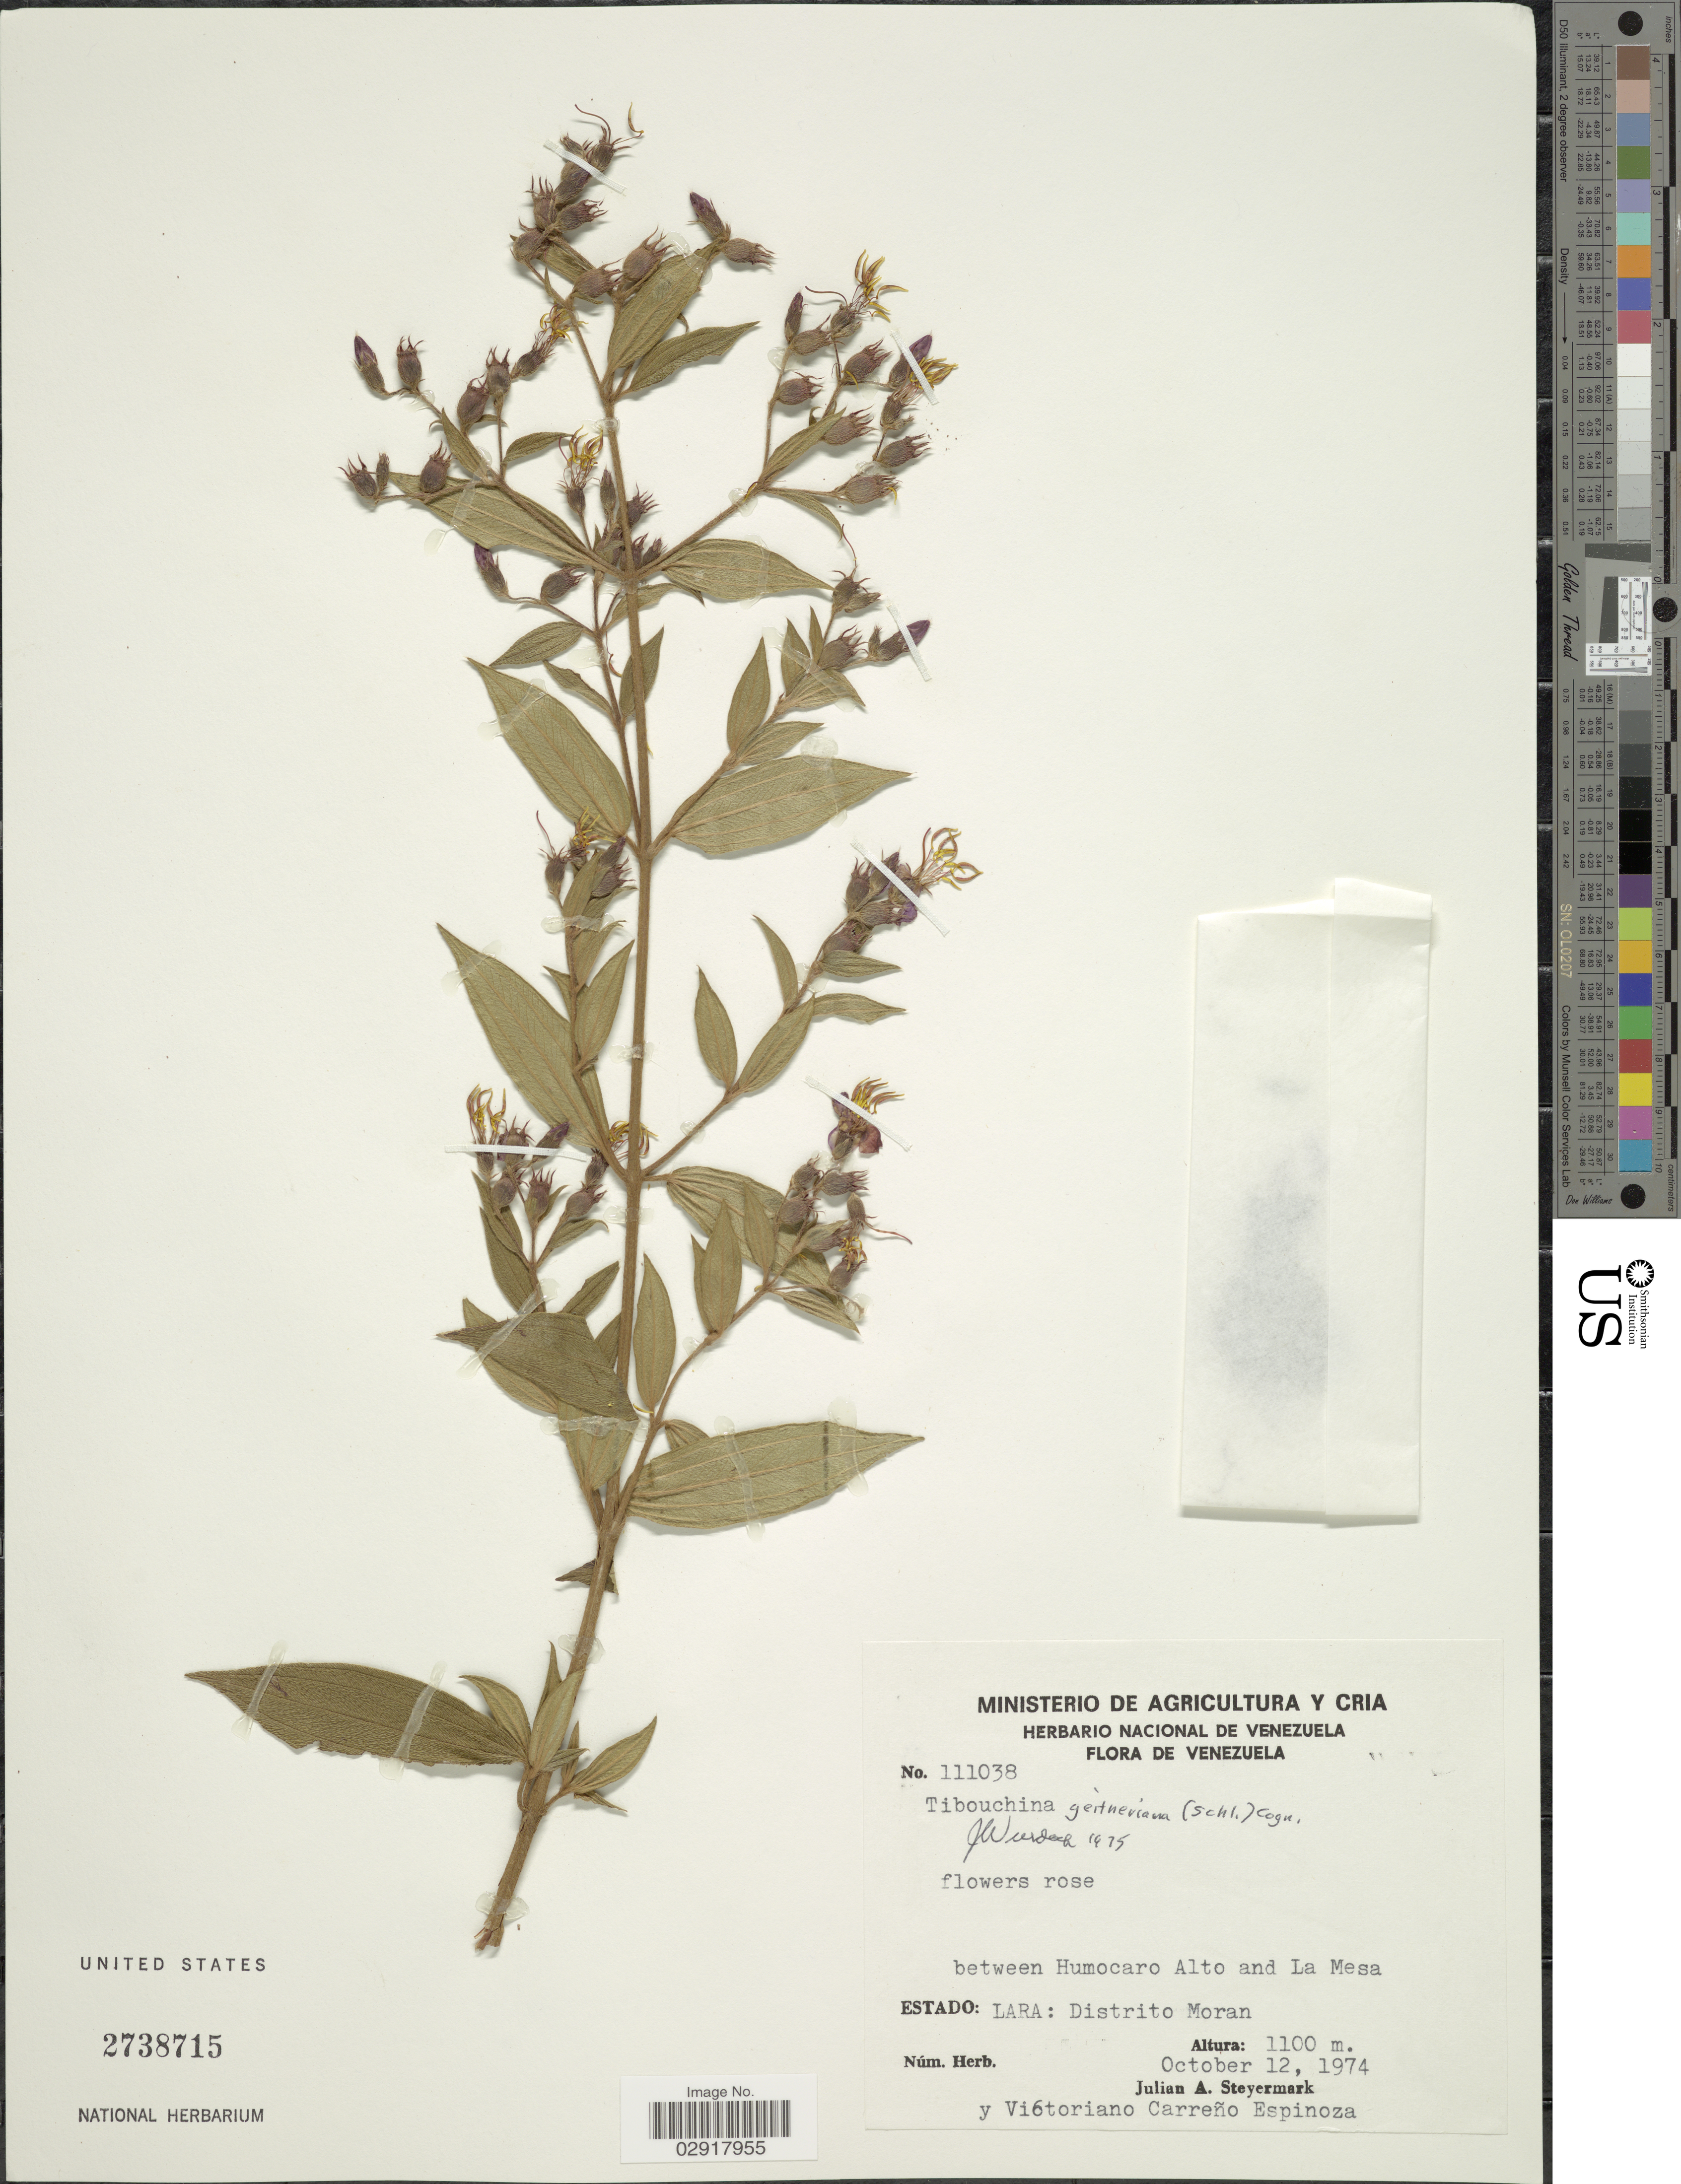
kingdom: Plantae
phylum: Tracheophyta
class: Magnoliopsida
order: Myrtales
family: Melastomataceae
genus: Chaetogastra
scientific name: Chaetogastra geitneriana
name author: Schltdl.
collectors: J. Steyermark & V. Carreño E.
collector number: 111038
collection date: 1974-10-12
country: Venezuela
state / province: Lara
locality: Distrito Moran.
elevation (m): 1100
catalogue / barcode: US 27387715